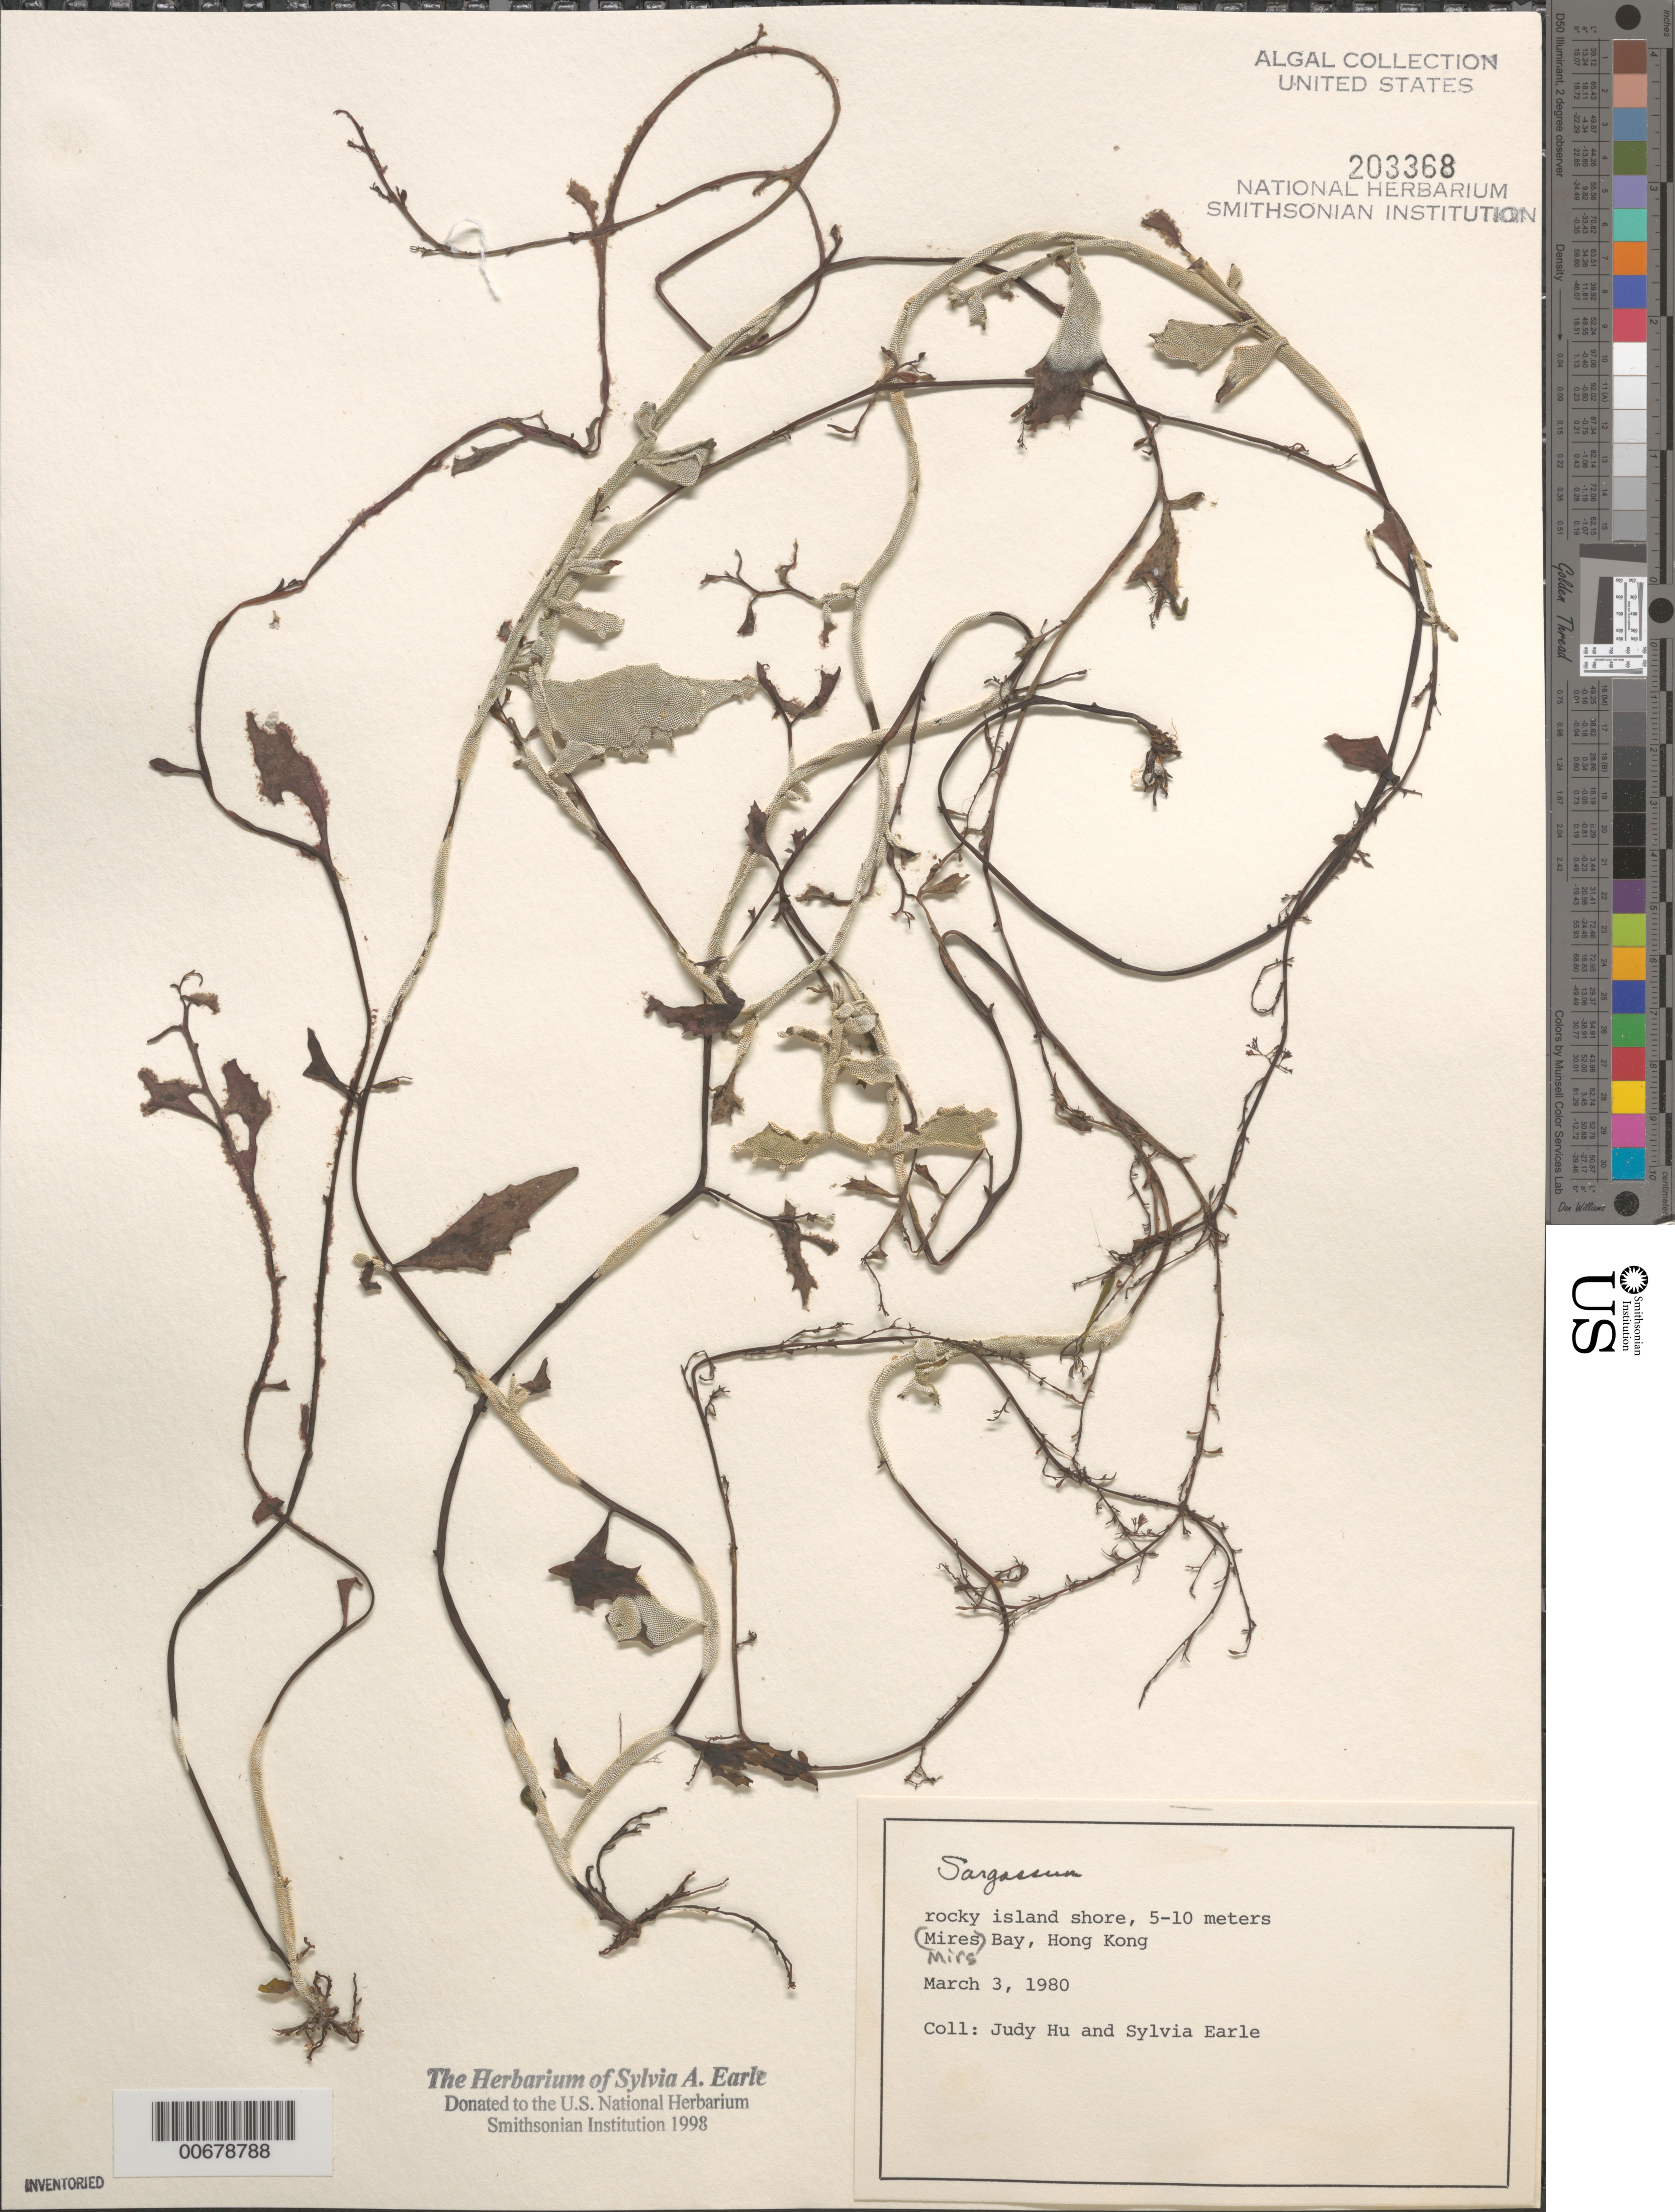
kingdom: Chromista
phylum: Ochrophyta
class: Phaeophyceae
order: Fucales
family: Sargassaceae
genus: Sargassum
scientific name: Sargassum sp.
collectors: J. Hu & S. A. Earle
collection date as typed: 03 Mar 1980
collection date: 1980-03-03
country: China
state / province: Hong Kong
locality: Mirs Bay (Mires Bay), New Territories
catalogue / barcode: US 203368